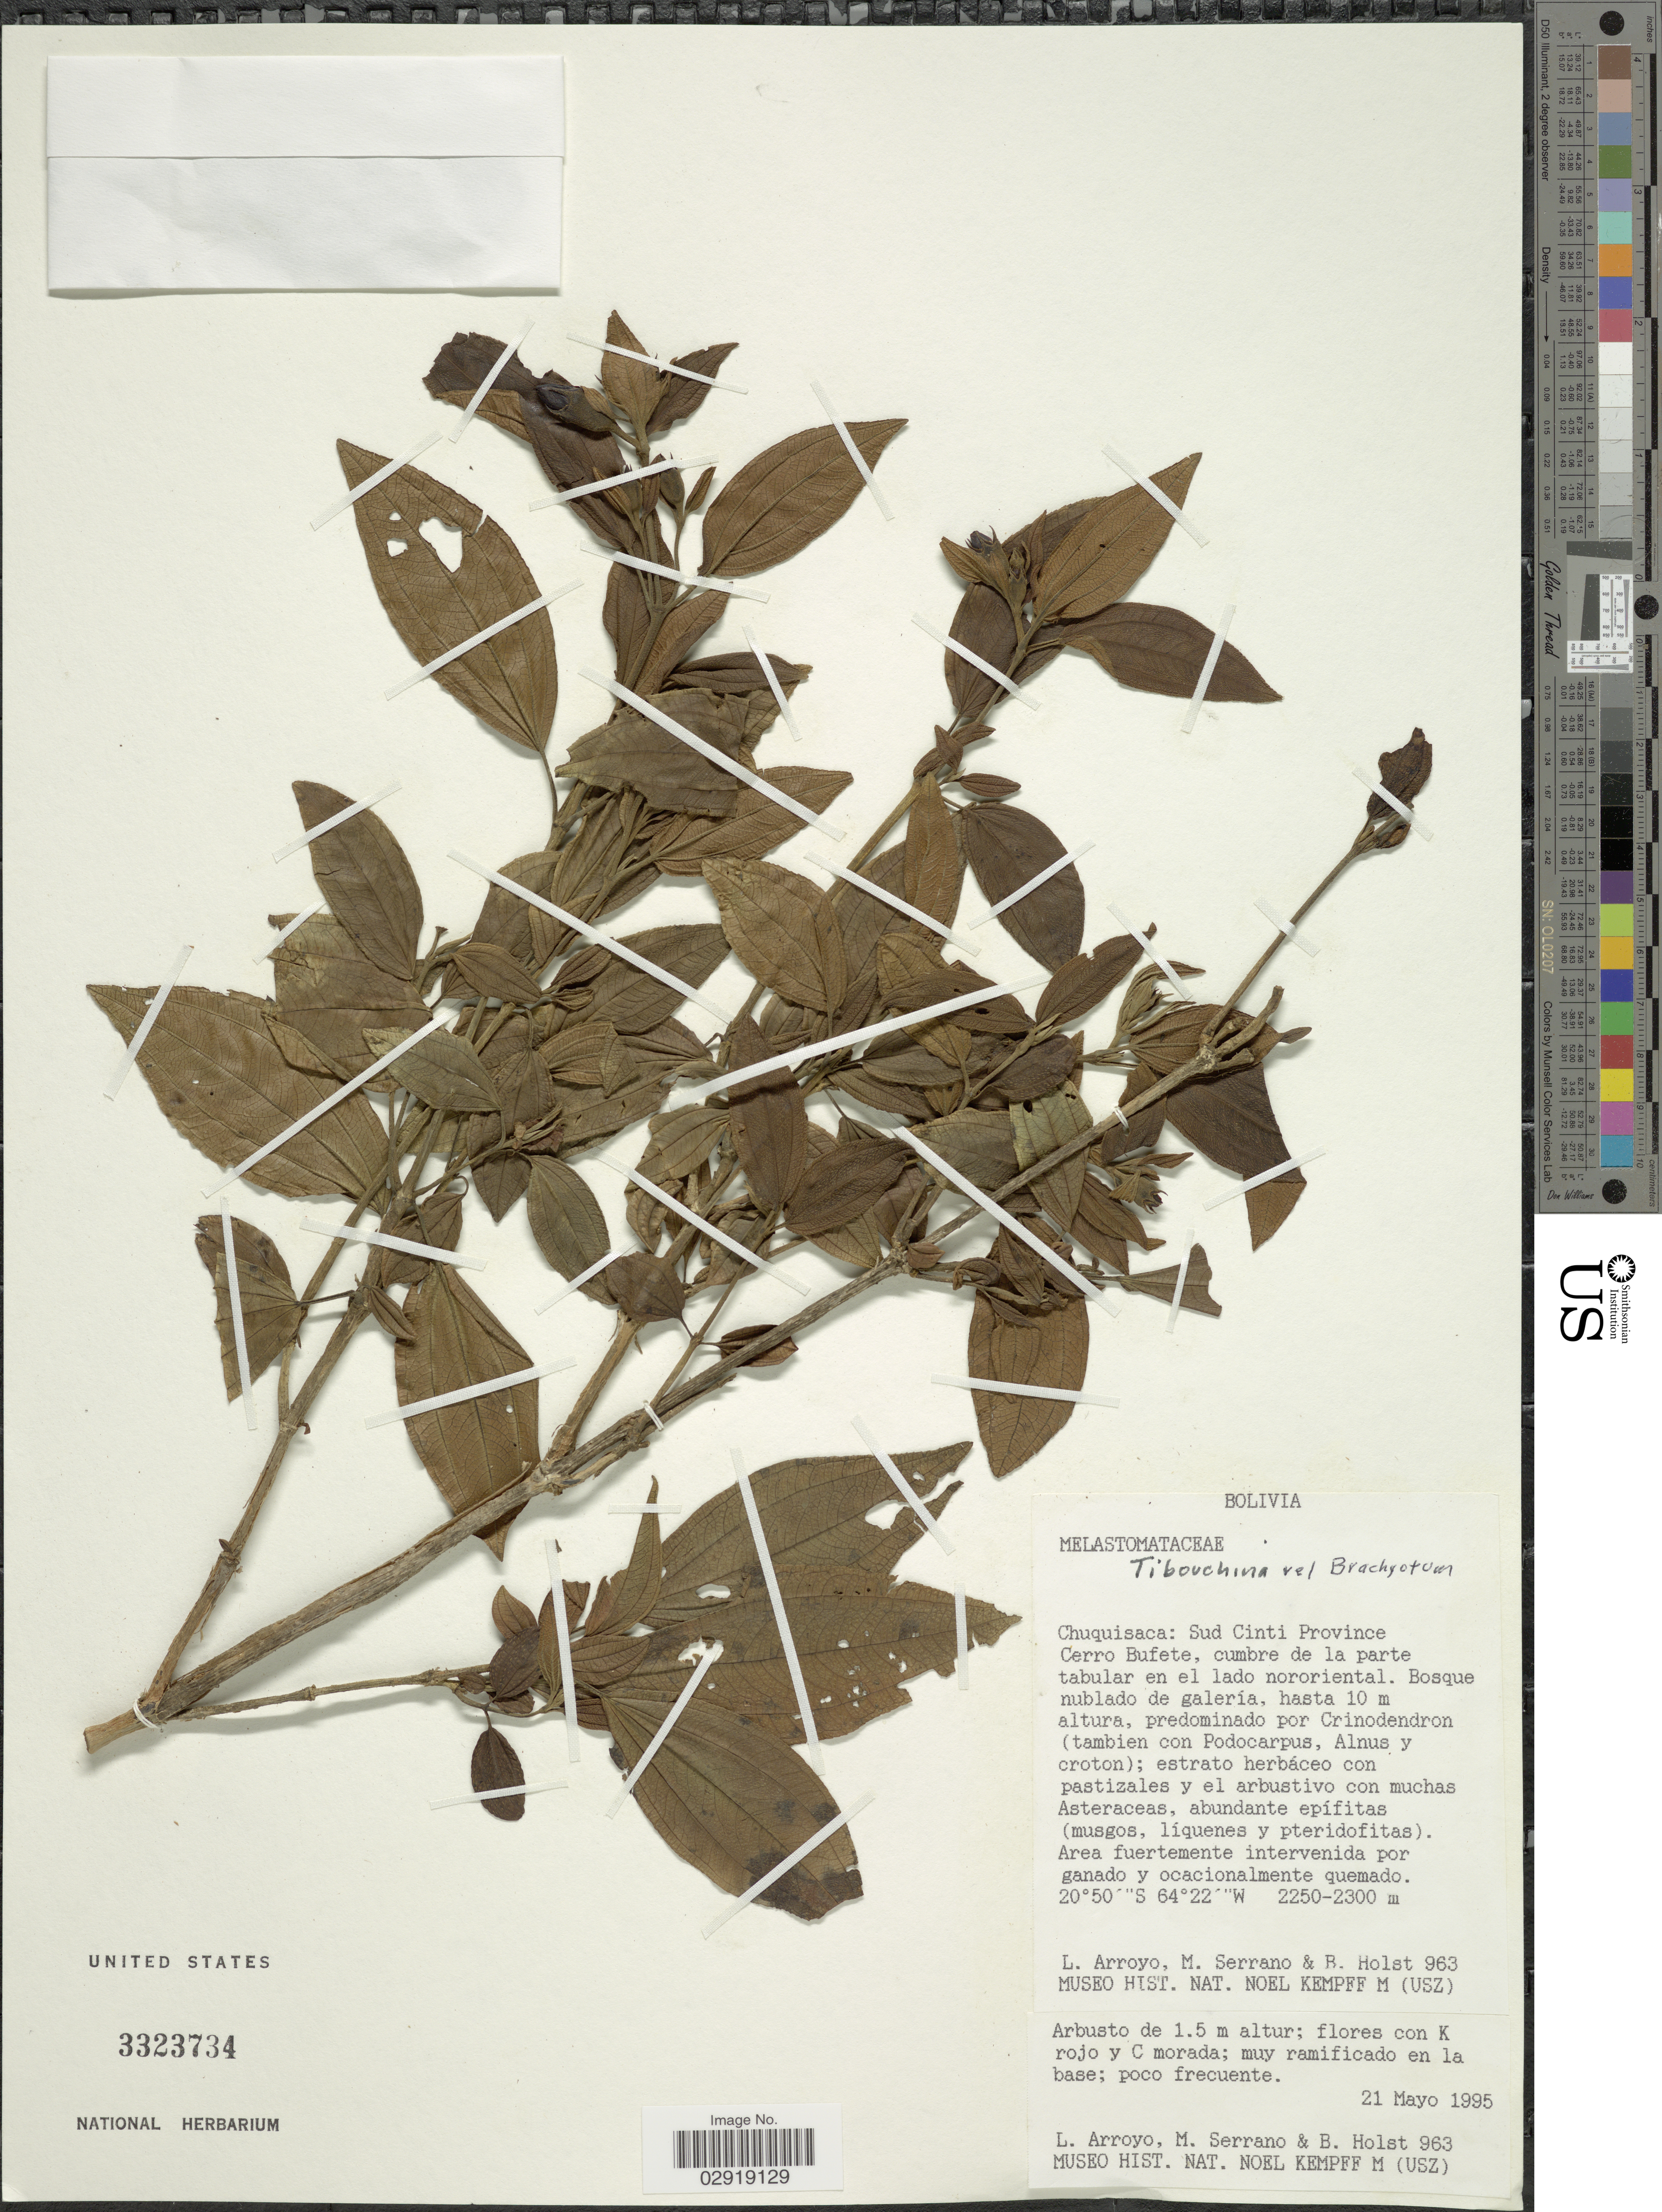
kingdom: Plantae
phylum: Tracheophyta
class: Magnoliopsida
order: Myrtales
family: Melastomataceae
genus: Chaetogastra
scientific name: Chaetogastra sp.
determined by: Michelangeli, F. A.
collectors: L. Arroyo, M. Serrano & B. Holst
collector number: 963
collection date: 1995-05-21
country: Bolivia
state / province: Chuquisaca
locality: Sud Cinti Province Cerro Bufete, cumbre de la parte tabular en el lado nororiental.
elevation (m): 2250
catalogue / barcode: US 3323734